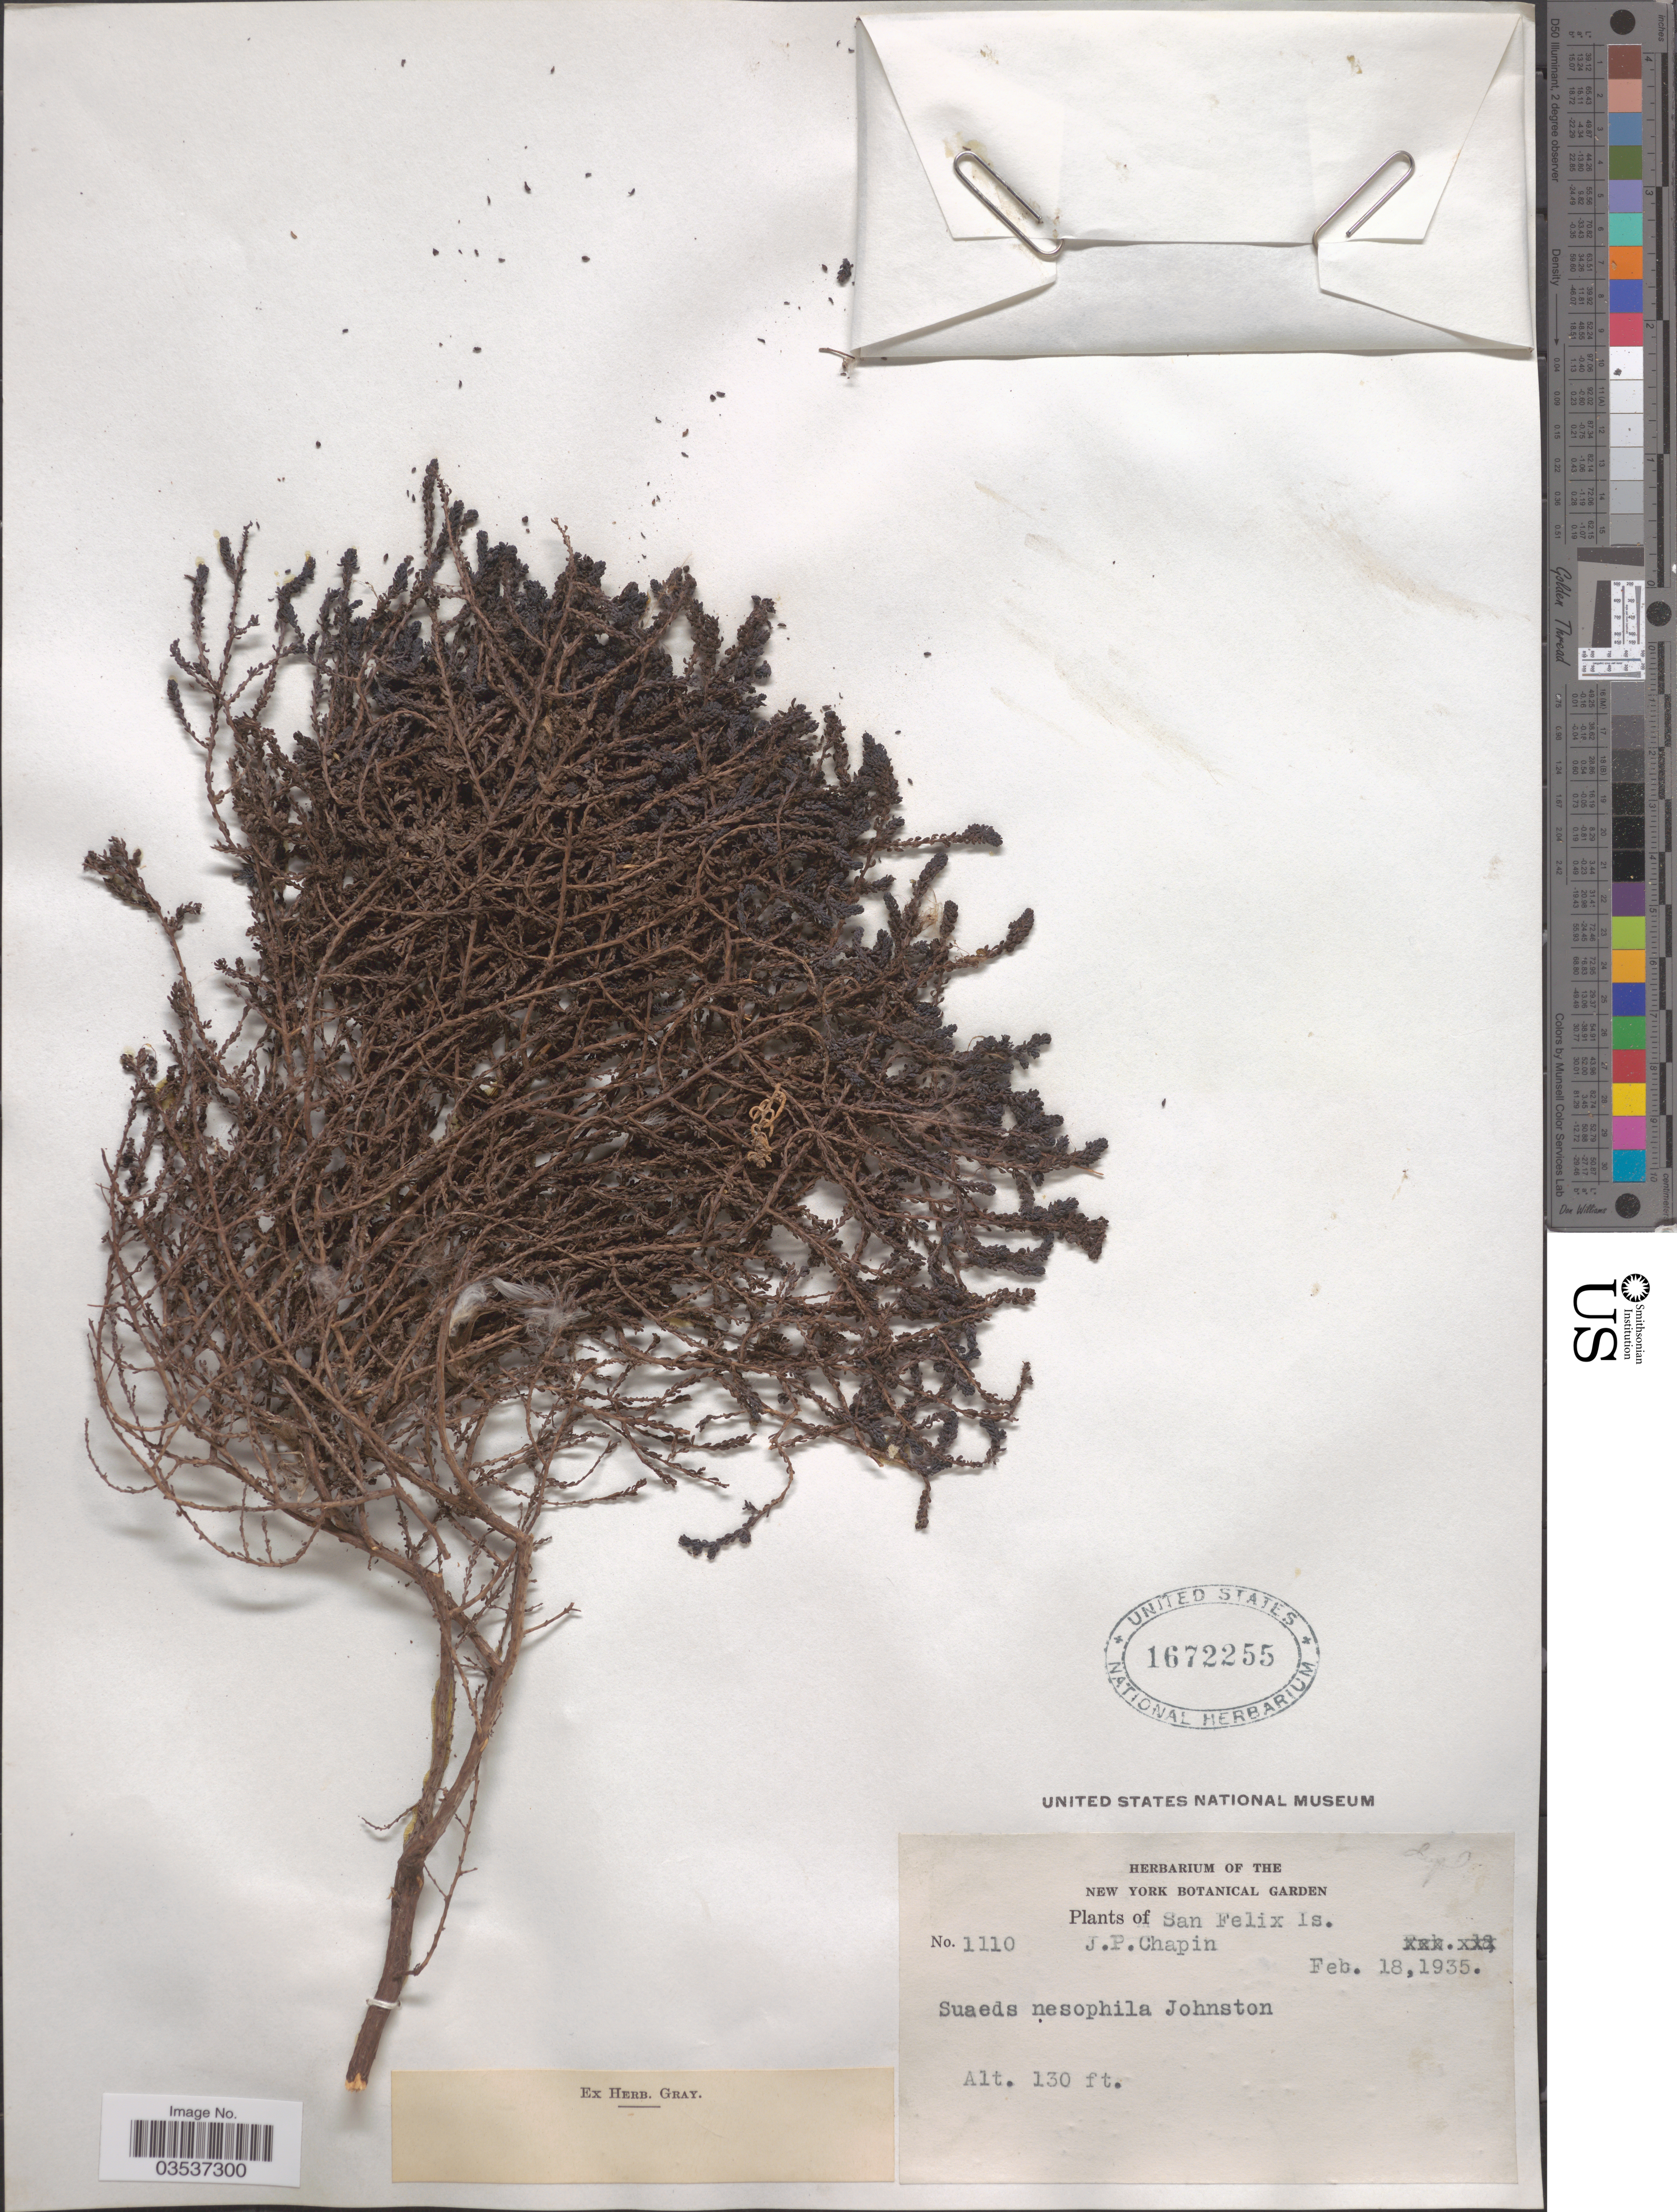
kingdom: Plantae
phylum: Tracheophyta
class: Magnoliopsida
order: Caryophyllales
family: Amaranthaceae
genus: Suaeda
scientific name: Suaeda nesophila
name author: (Johow) I.M. Johnst.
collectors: J. Chapin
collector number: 1110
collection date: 1935-02-18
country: Chile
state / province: Atacama (III)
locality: San Felix Is.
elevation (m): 40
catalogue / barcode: US 1672255